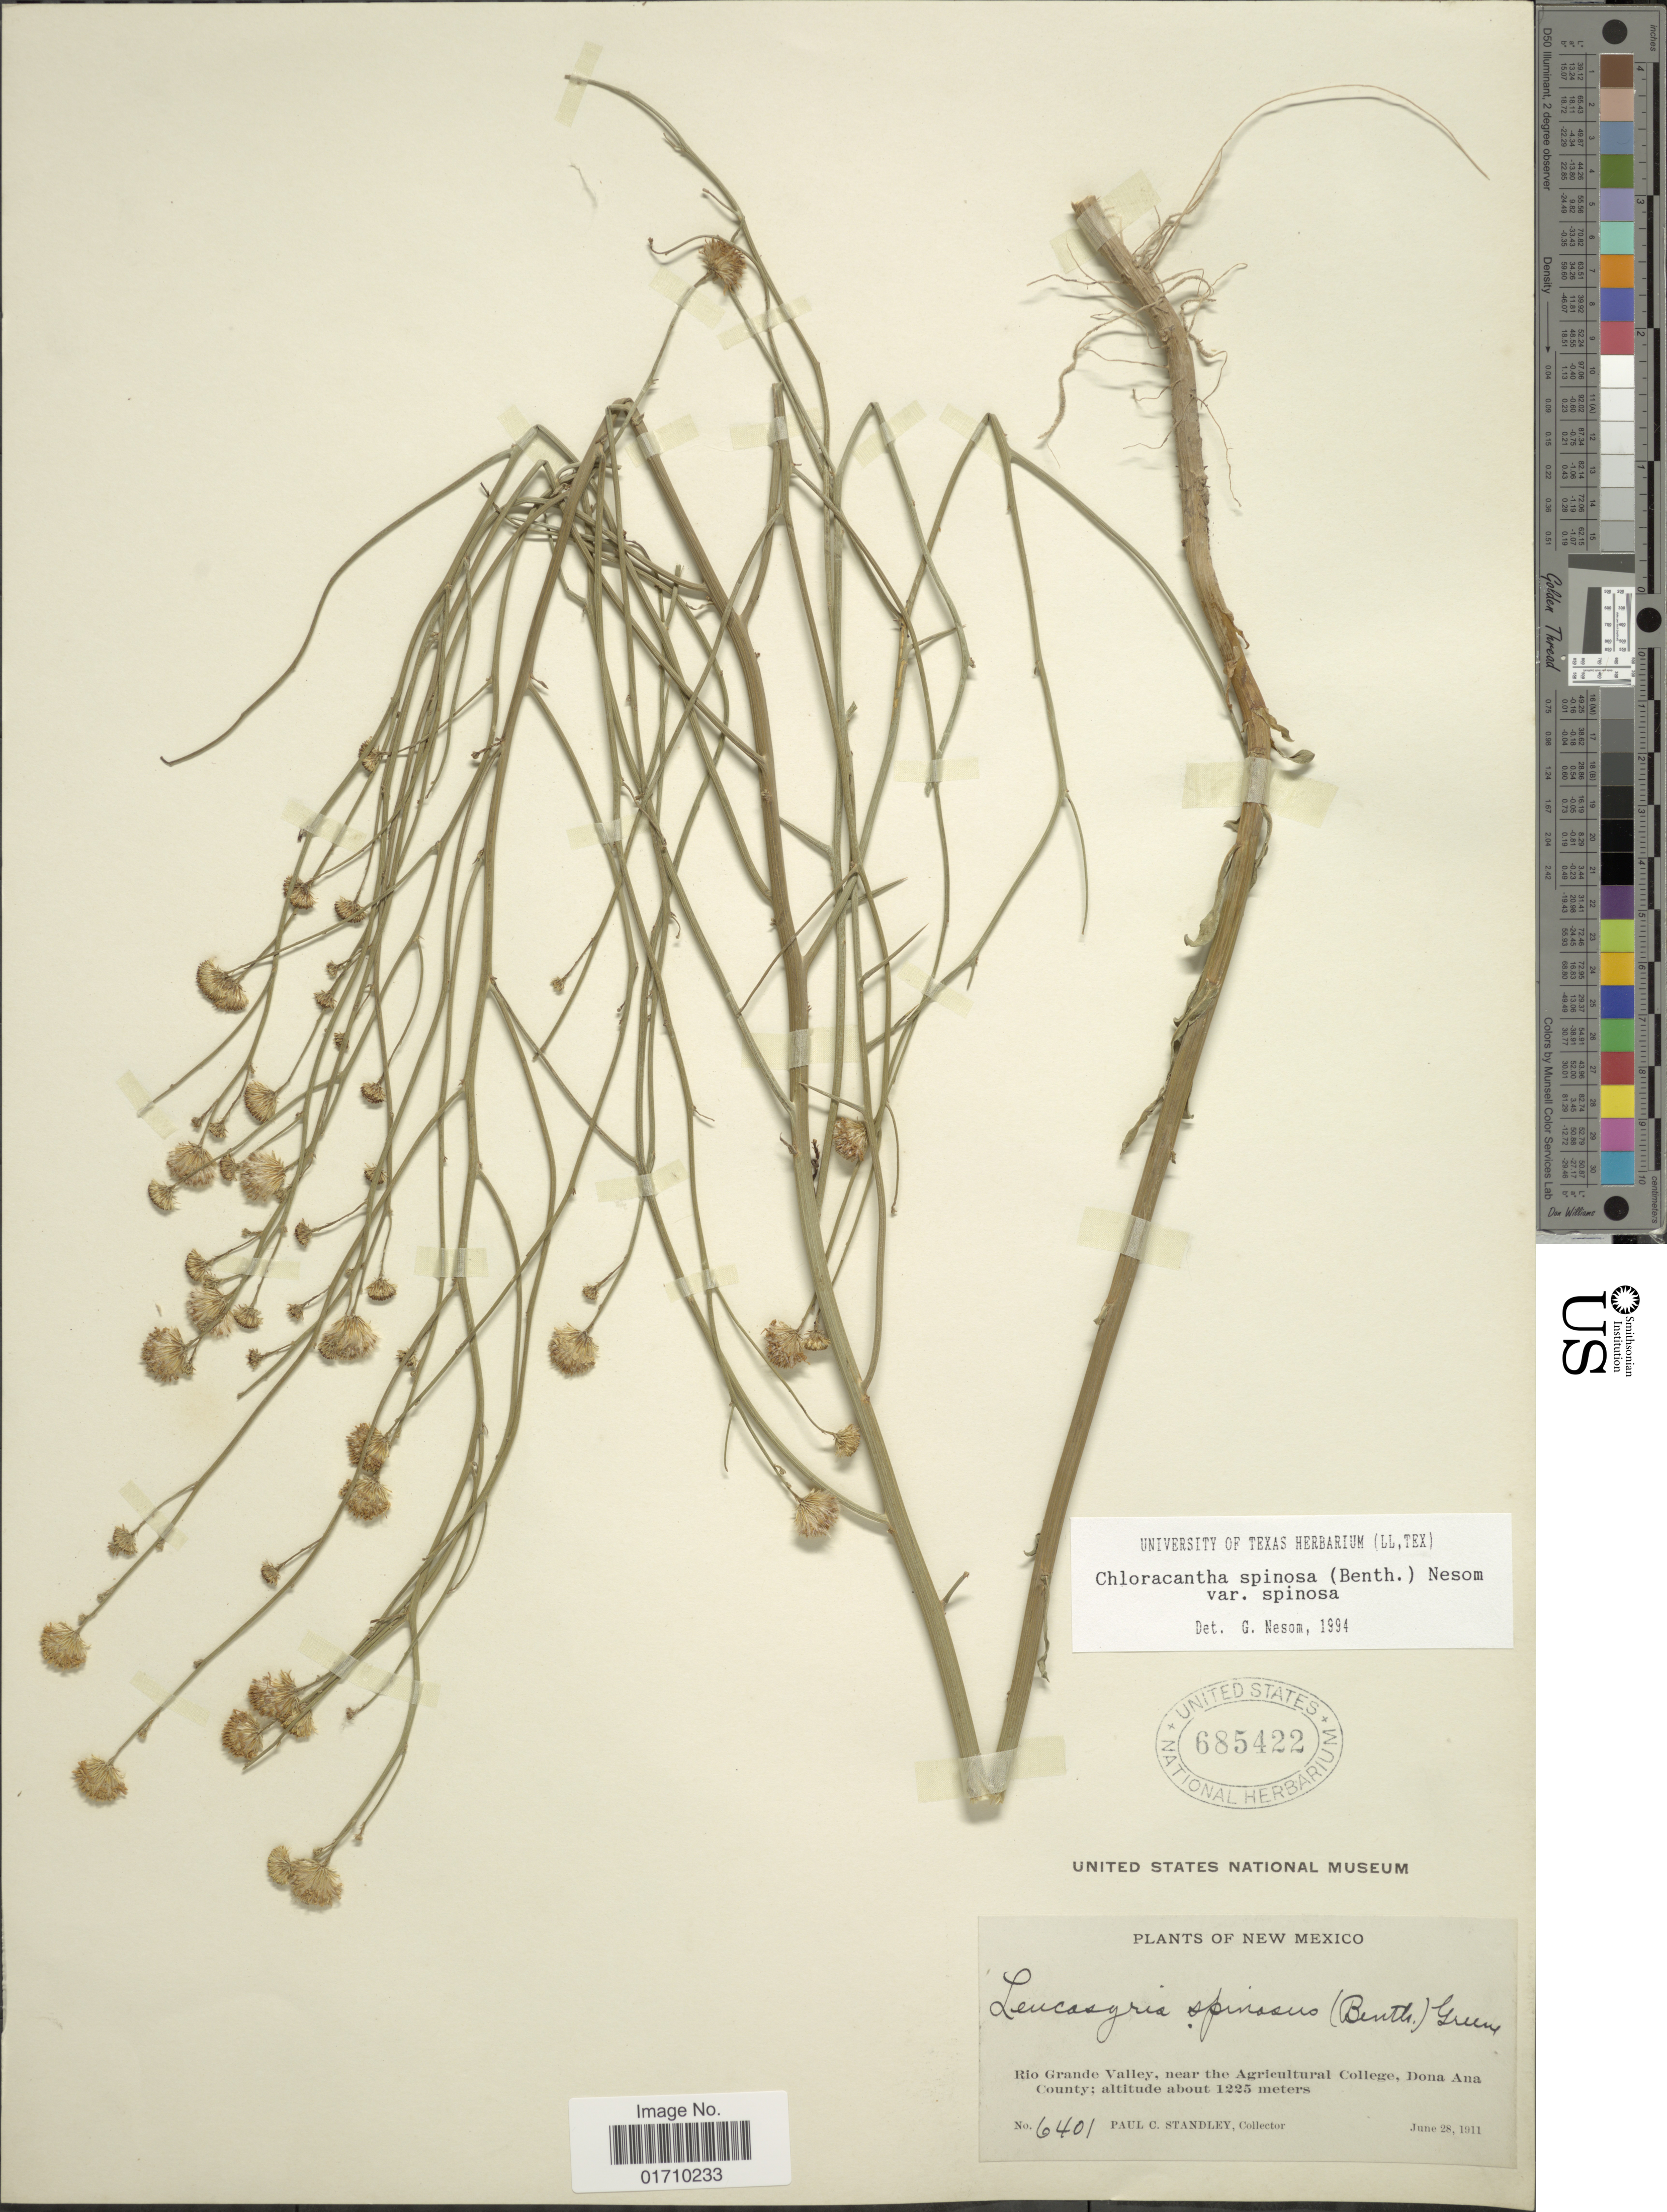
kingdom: Plantae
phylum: Tracheophyta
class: Magnoliopsida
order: Asterales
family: Asteraceae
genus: Chloracantha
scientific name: Chloracantha spinosa var. spinosa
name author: (Benth.) G.L. Nesom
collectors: P. C. Standley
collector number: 6401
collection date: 1911-06-28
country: United States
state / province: New Mexico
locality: Rio Grande Valley, near the Agricultural College, Dona Ana County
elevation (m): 1225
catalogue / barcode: US 685422